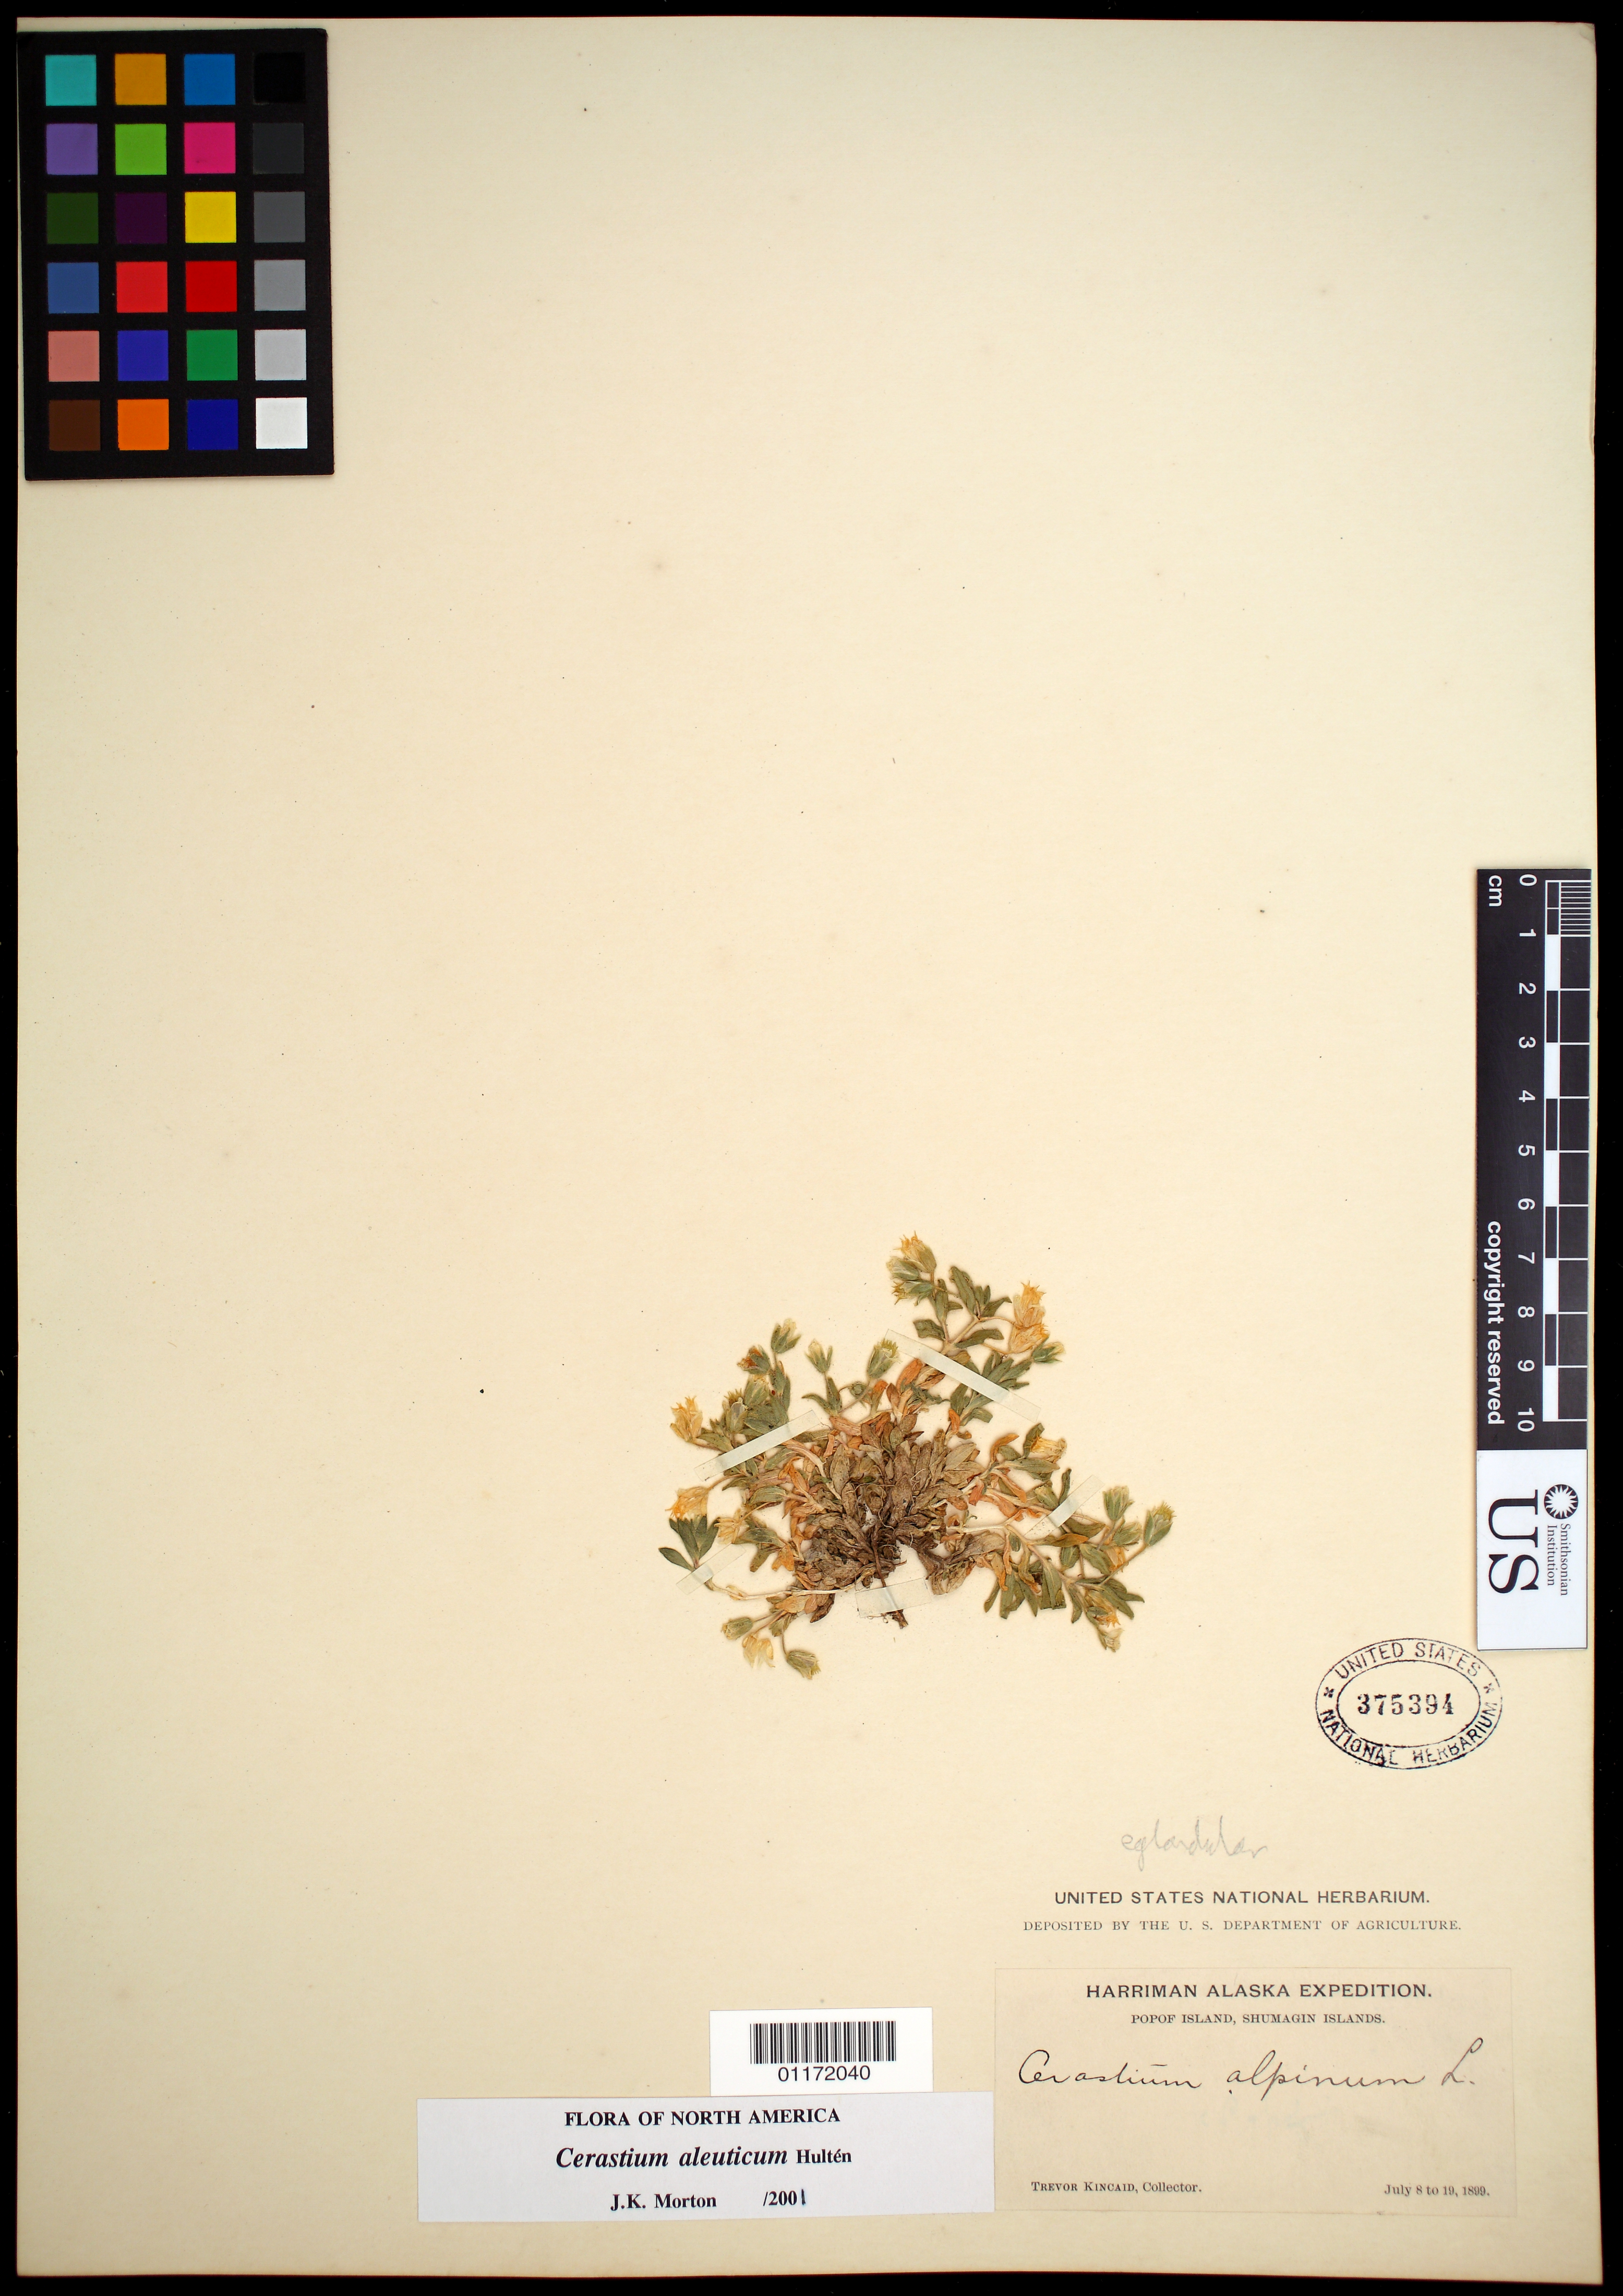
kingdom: Plantae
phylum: Tracheophyta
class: Magnoliopsida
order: Caryophyllales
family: Caryophyllaceae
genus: Cerastium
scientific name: Cerastium aleuticum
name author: Hultén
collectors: T. C. Kincaid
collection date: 1899-07-08/1899-07-19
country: United States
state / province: Alaska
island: Popof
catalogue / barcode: US 375394